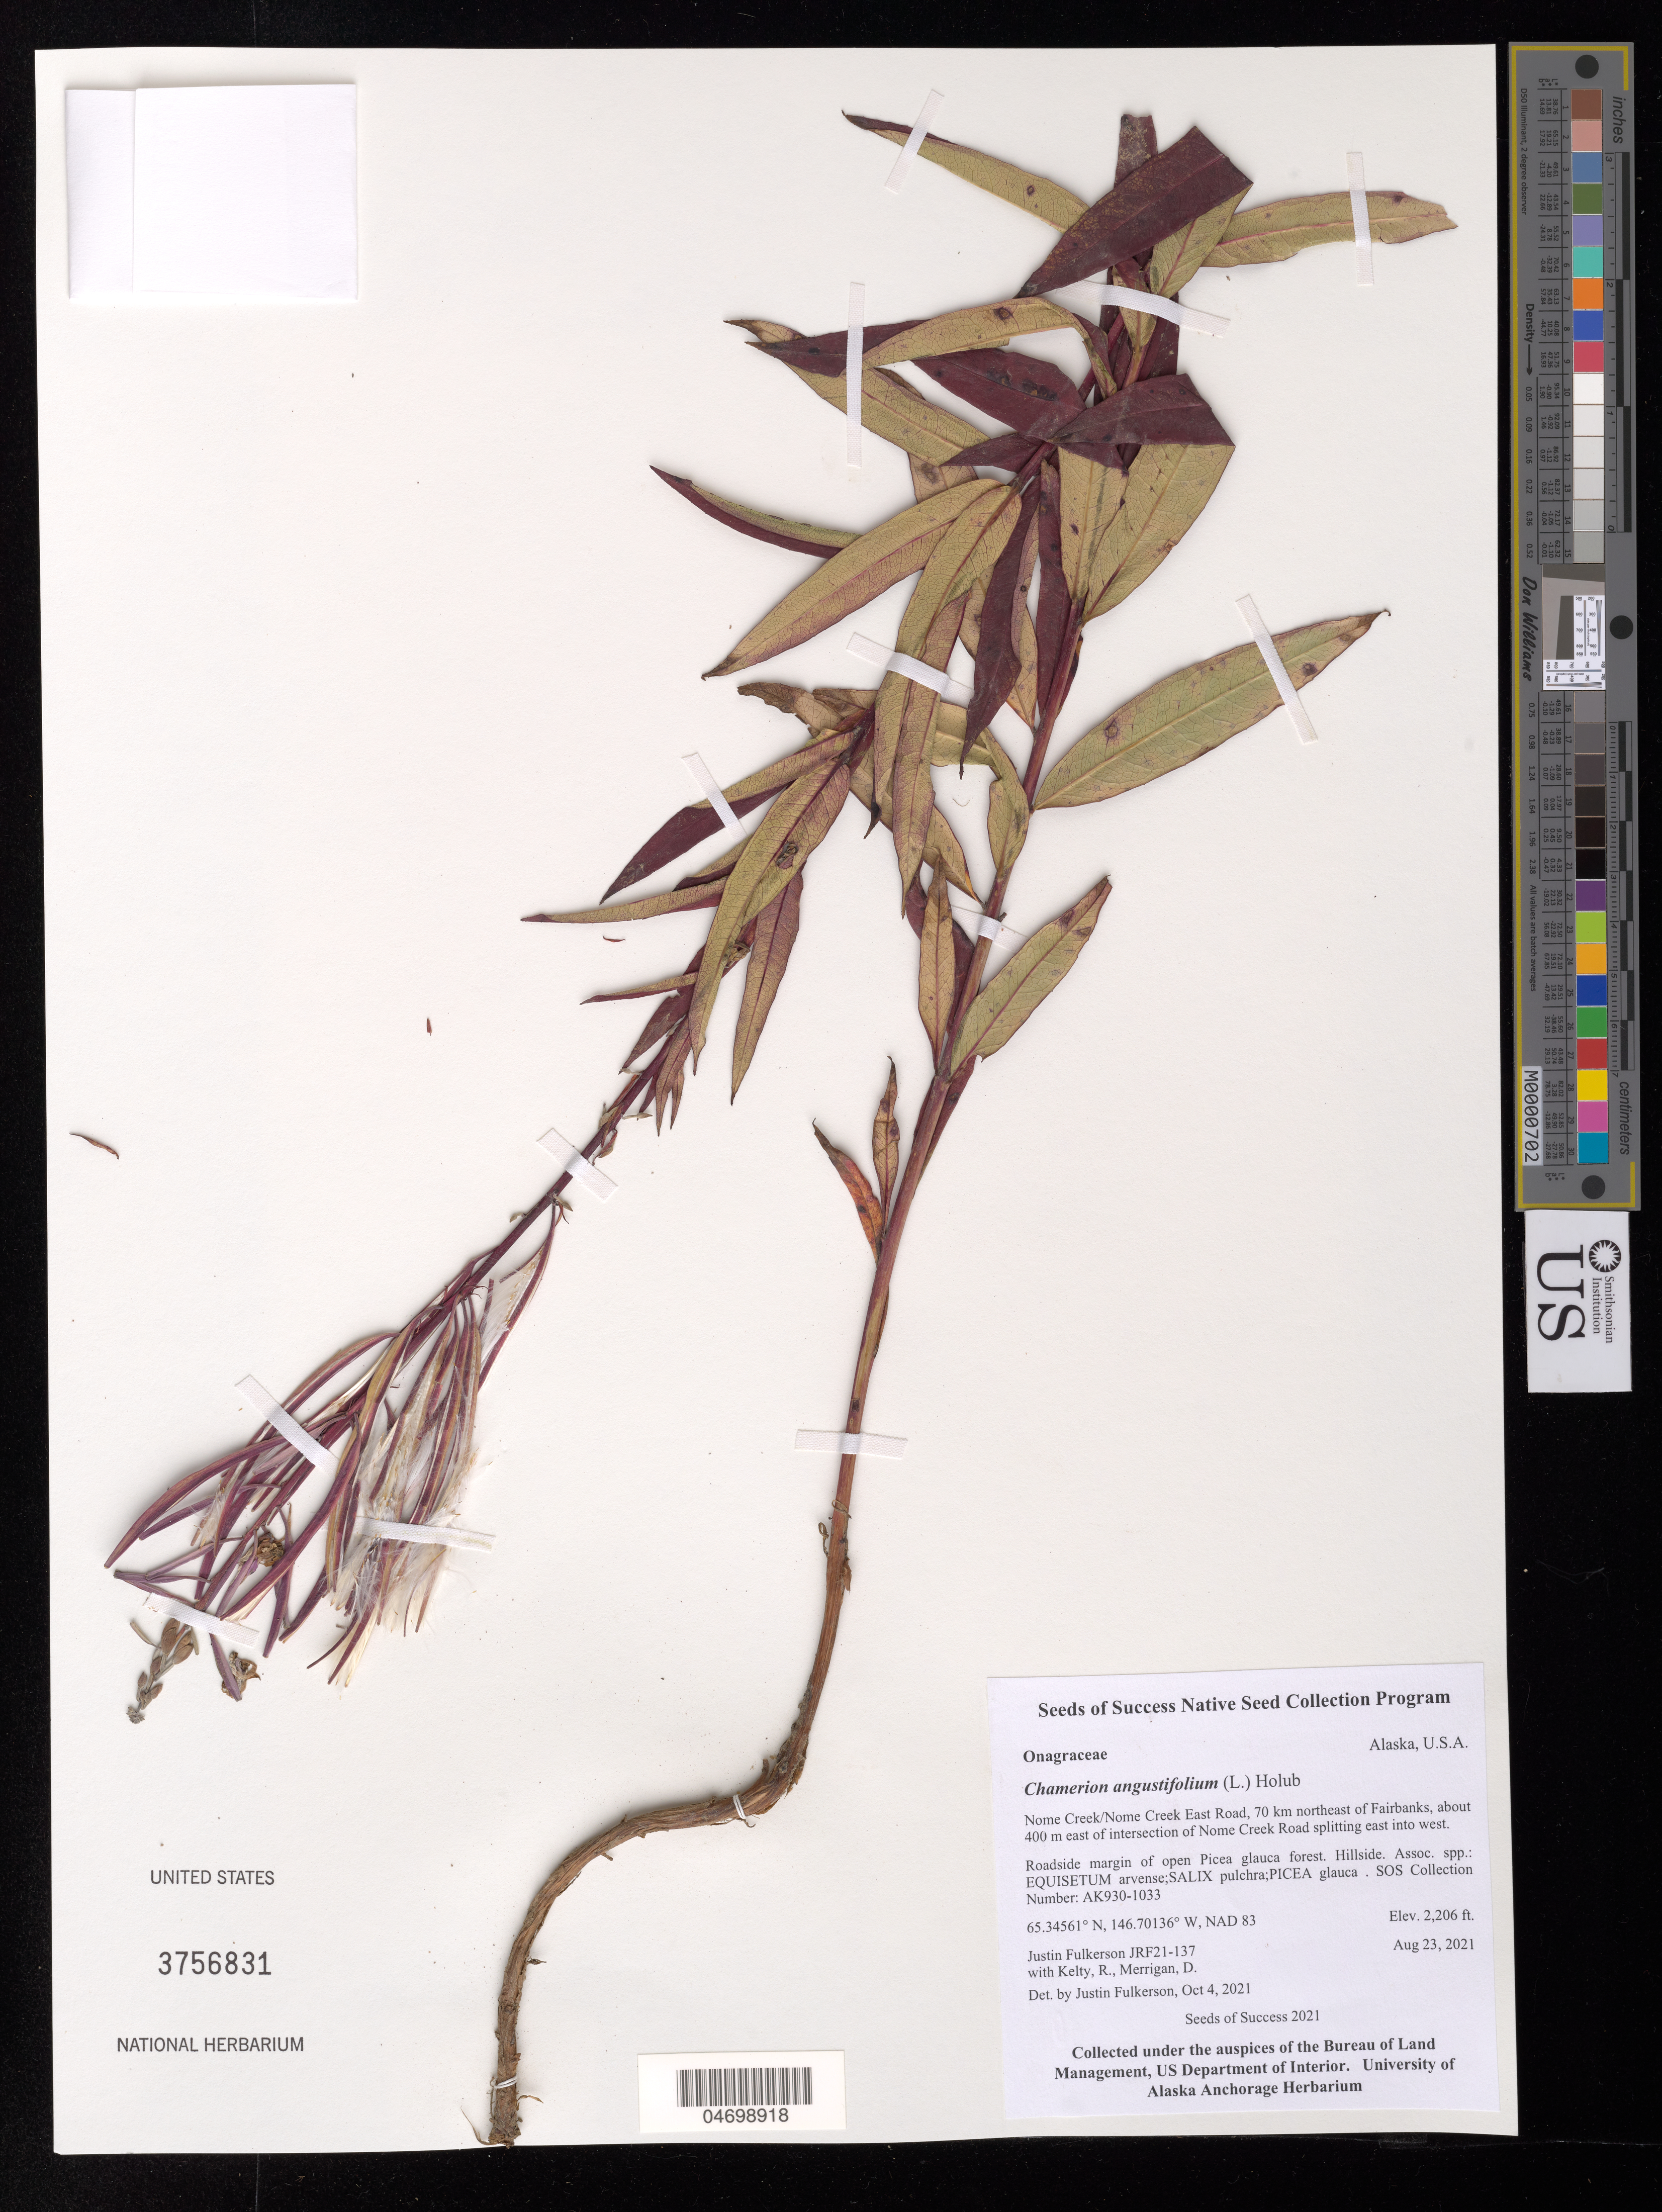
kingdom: Plantae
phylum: Tracheophyta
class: Magnoliopsida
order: Myrtales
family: Onagraceae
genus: Chamerion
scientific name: Chamerion angustifolium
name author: (L.) Holub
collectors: J. Fulkerson, R. Kelty & D. Merrigan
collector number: AK930-1033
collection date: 2021-08-23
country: United States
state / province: Alaska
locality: Nome Creek/Nome Creek East Road, 70 km NE of Fairbanks, 400 meters E of intersection of Nome Creen Road splitting east into west.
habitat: Roadside margin of open Picea glauca forest. Hillside. With Equisetum arvense, Salix pulchera, Picea glauca.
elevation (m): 672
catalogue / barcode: US 3756831